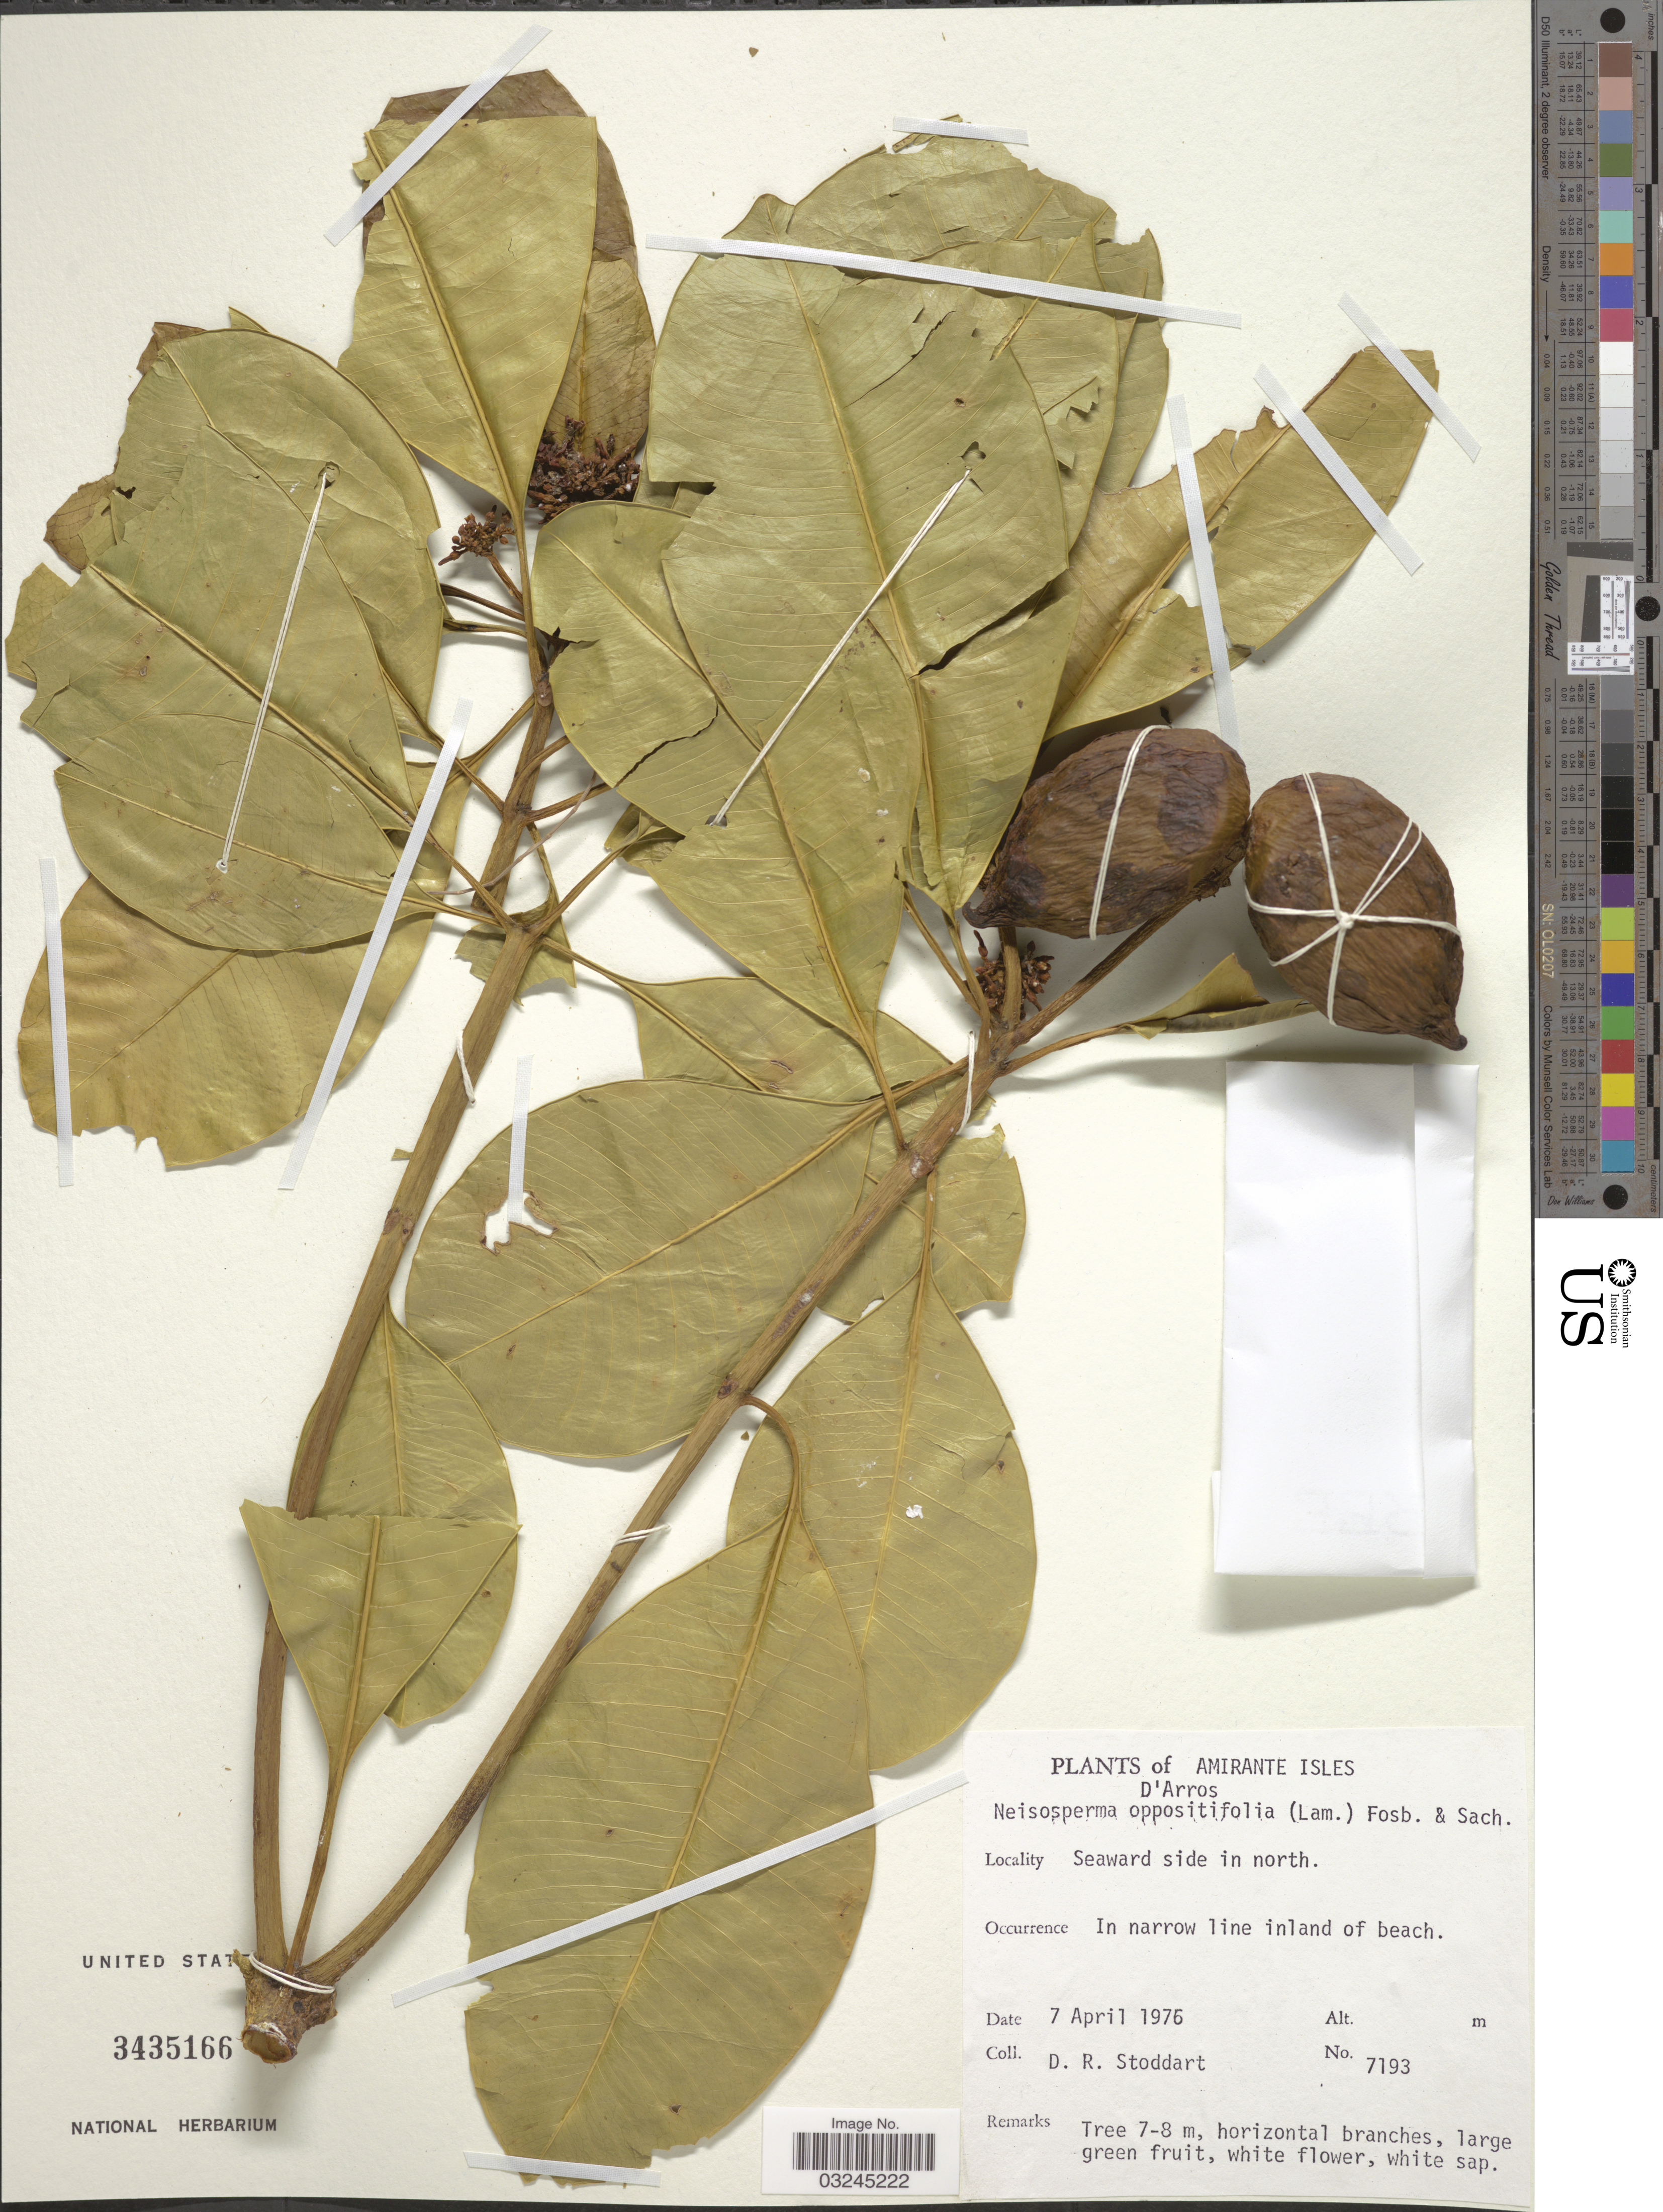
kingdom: Plantae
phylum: Tracheophyta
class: Magnoliopsida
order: Gentianales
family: Apocynaceae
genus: Neisosperma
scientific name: Neisosperma oppositifolia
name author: (Lam.) Fosberg & Sachet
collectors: D. R. Stoddart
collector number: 7193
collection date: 1976-04-07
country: Seychelles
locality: Amirante Isles. D'Arros. Seaward side in north.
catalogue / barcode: US 3435166